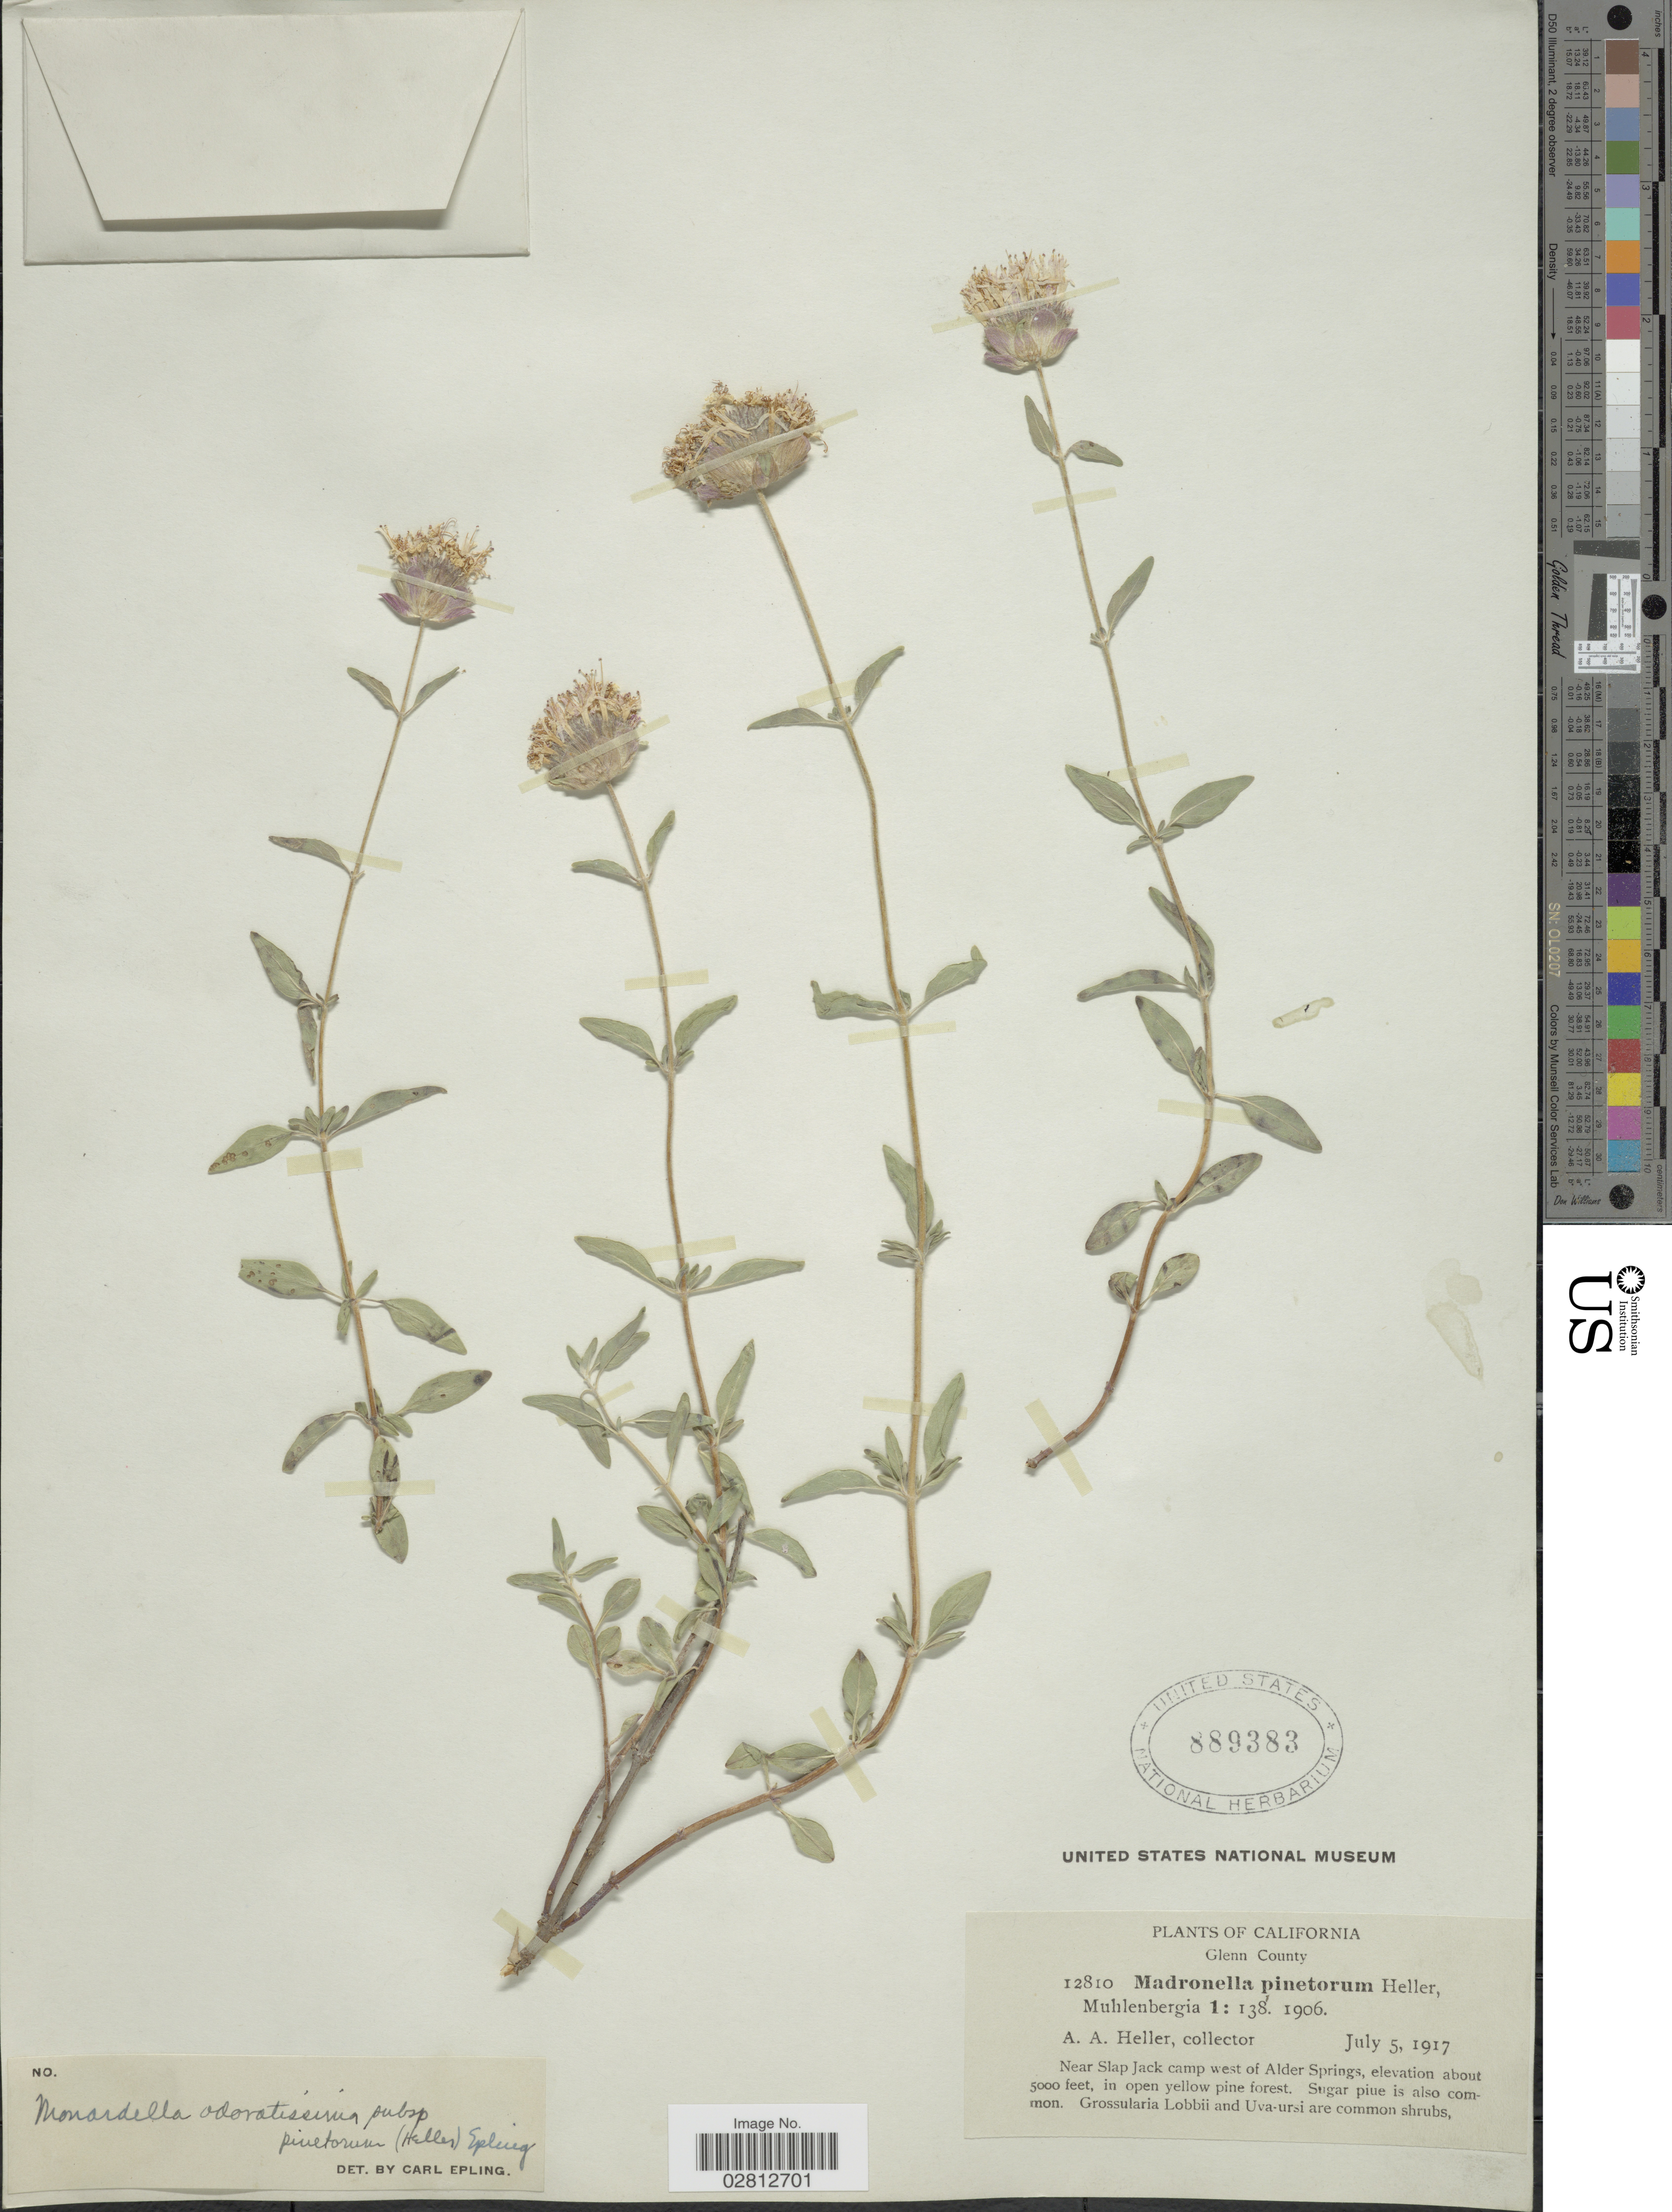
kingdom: Plantae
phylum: Tracheophyta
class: Magnoliopsida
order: Lamiales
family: Lamiaceae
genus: Monardella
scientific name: Monardella odoratissima subsp. pallida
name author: (A. Heller) Epling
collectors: A. A. Heller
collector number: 12810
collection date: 1917-07-05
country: United States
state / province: California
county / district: Glenn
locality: Glenn County, near Slap Jack camp west of Alder Springs.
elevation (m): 1524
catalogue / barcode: US 889383